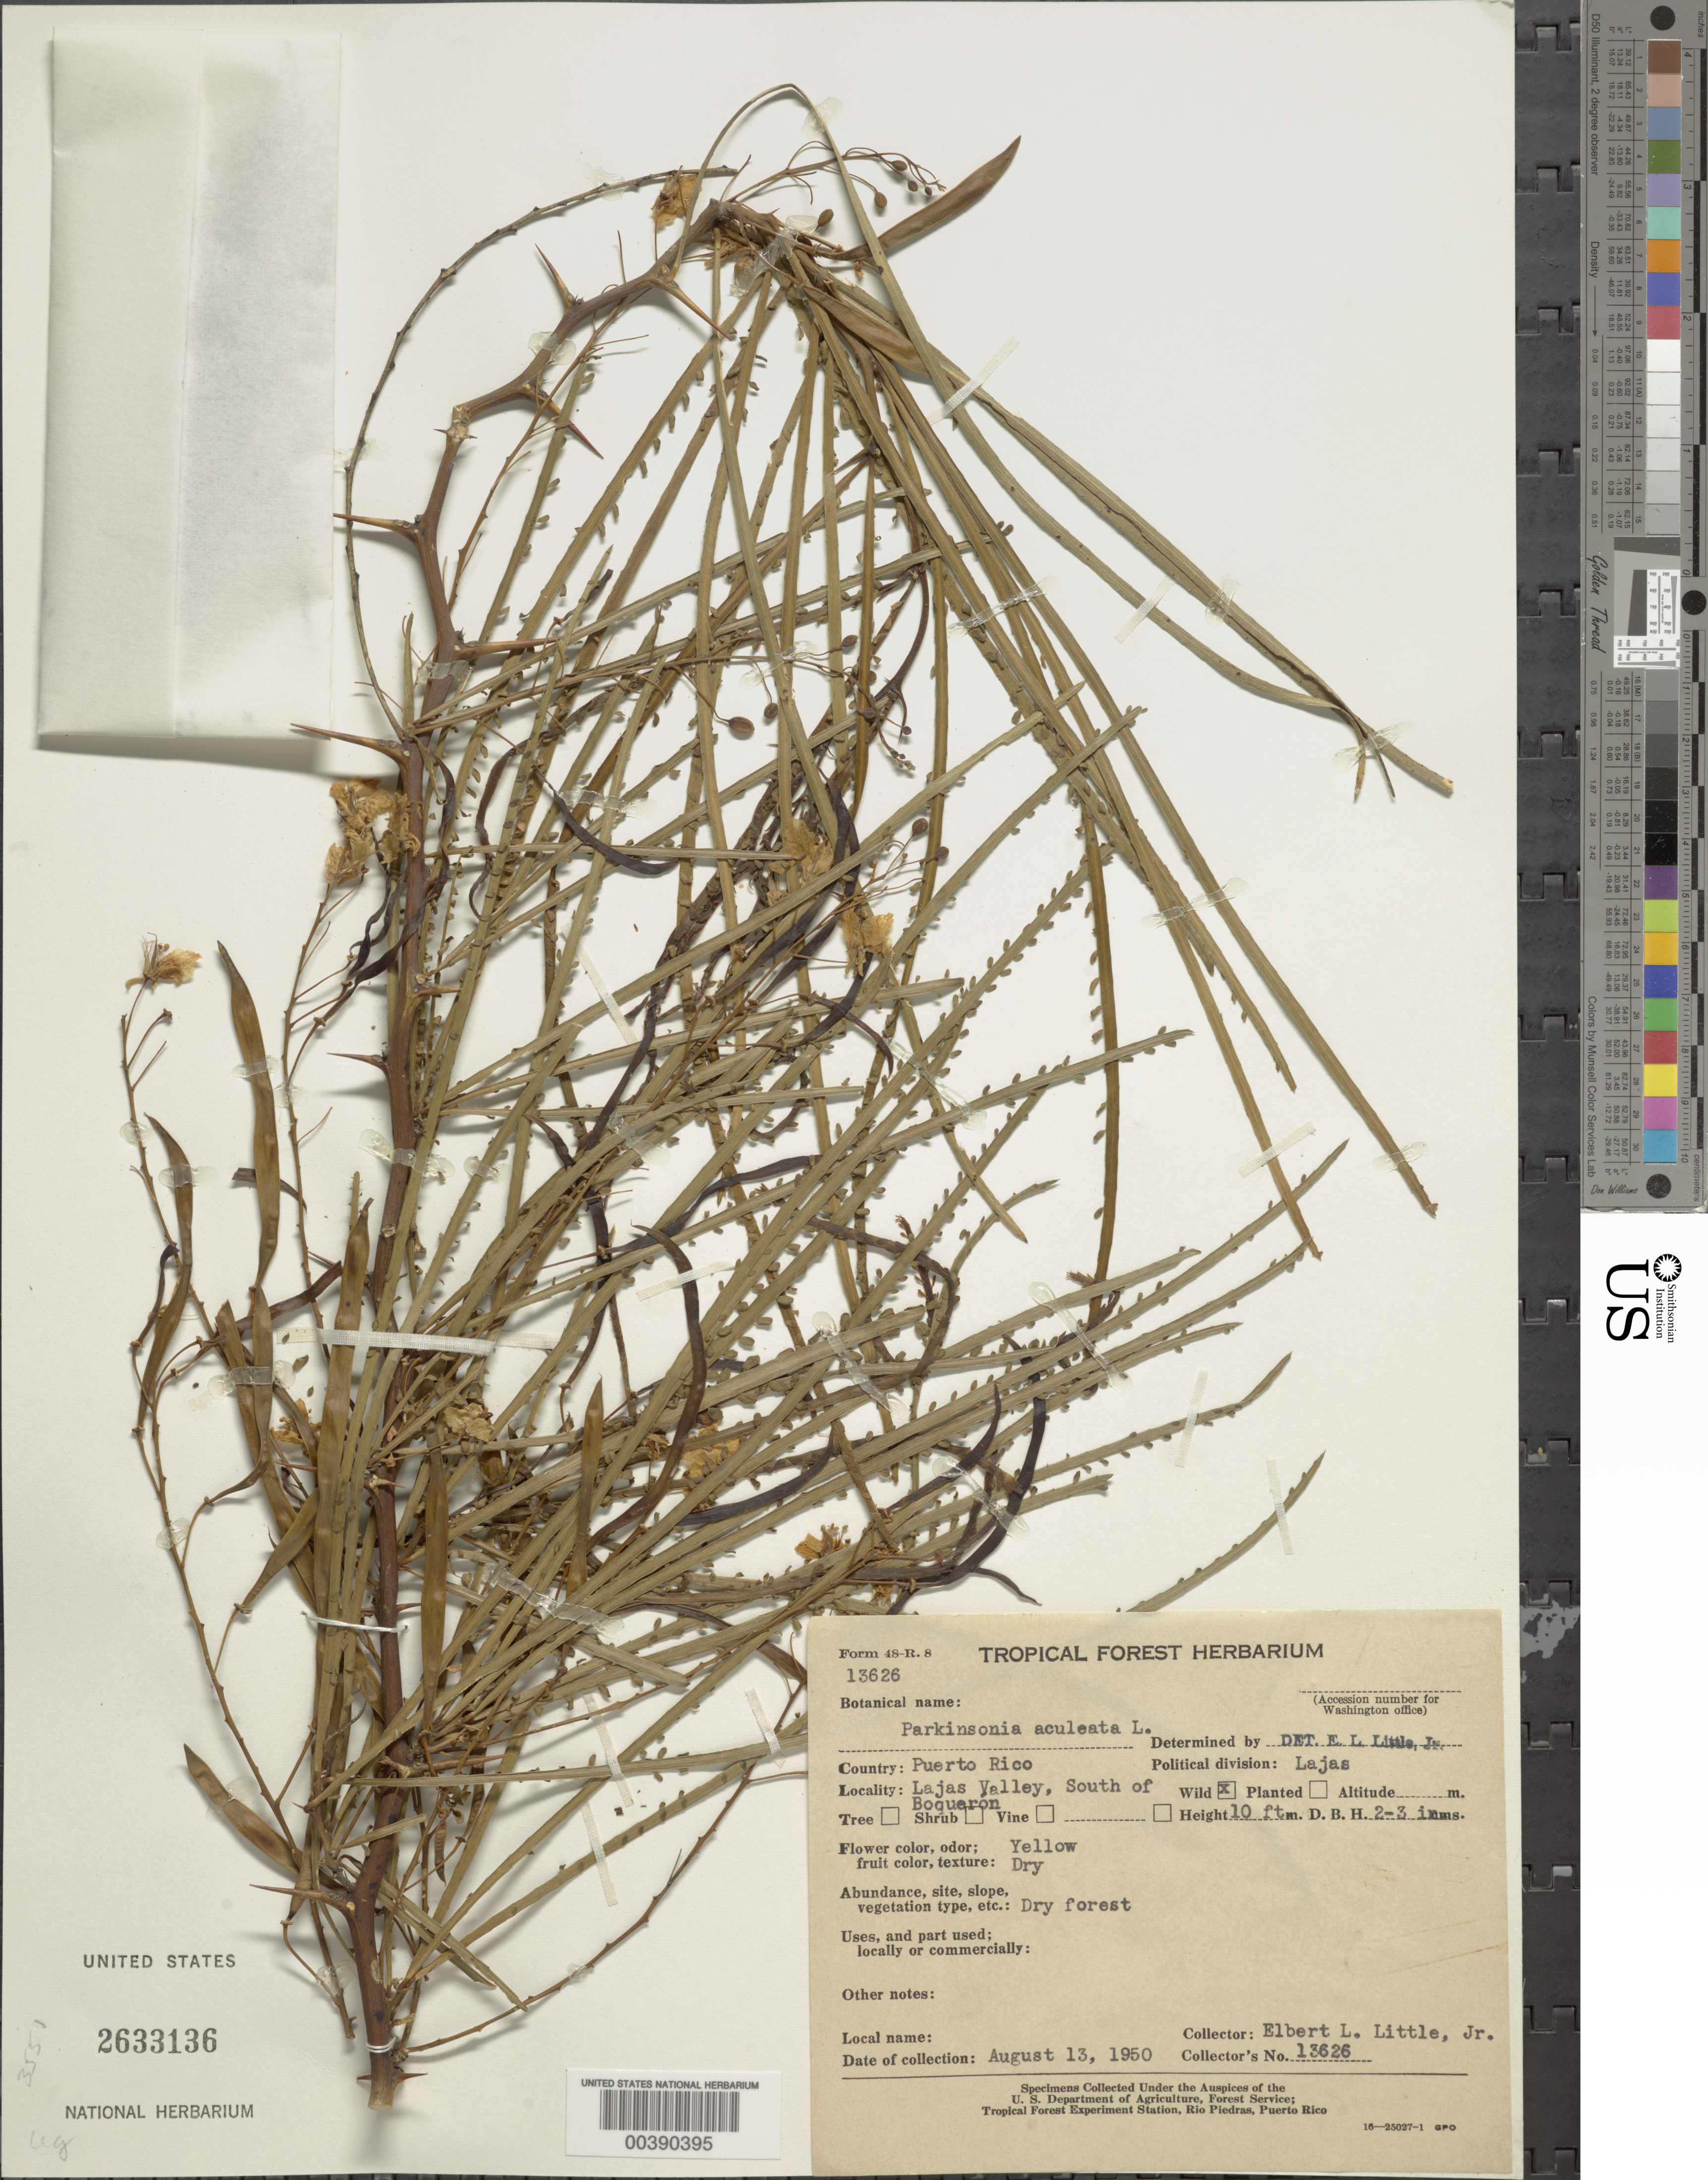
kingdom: Plantae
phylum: Tracheophyta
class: Magnoliopsida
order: Fabales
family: Fabaceae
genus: Parkinsonia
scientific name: Parkinsonia aculeata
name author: L.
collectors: E. L. Little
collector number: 13626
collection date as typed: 13 Aug 1950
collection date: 1950-08-13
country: Puerto Rico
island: Greater Antilles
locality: Lajas valley, s of boqueron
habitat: Dry forest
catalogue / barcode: US 2633136